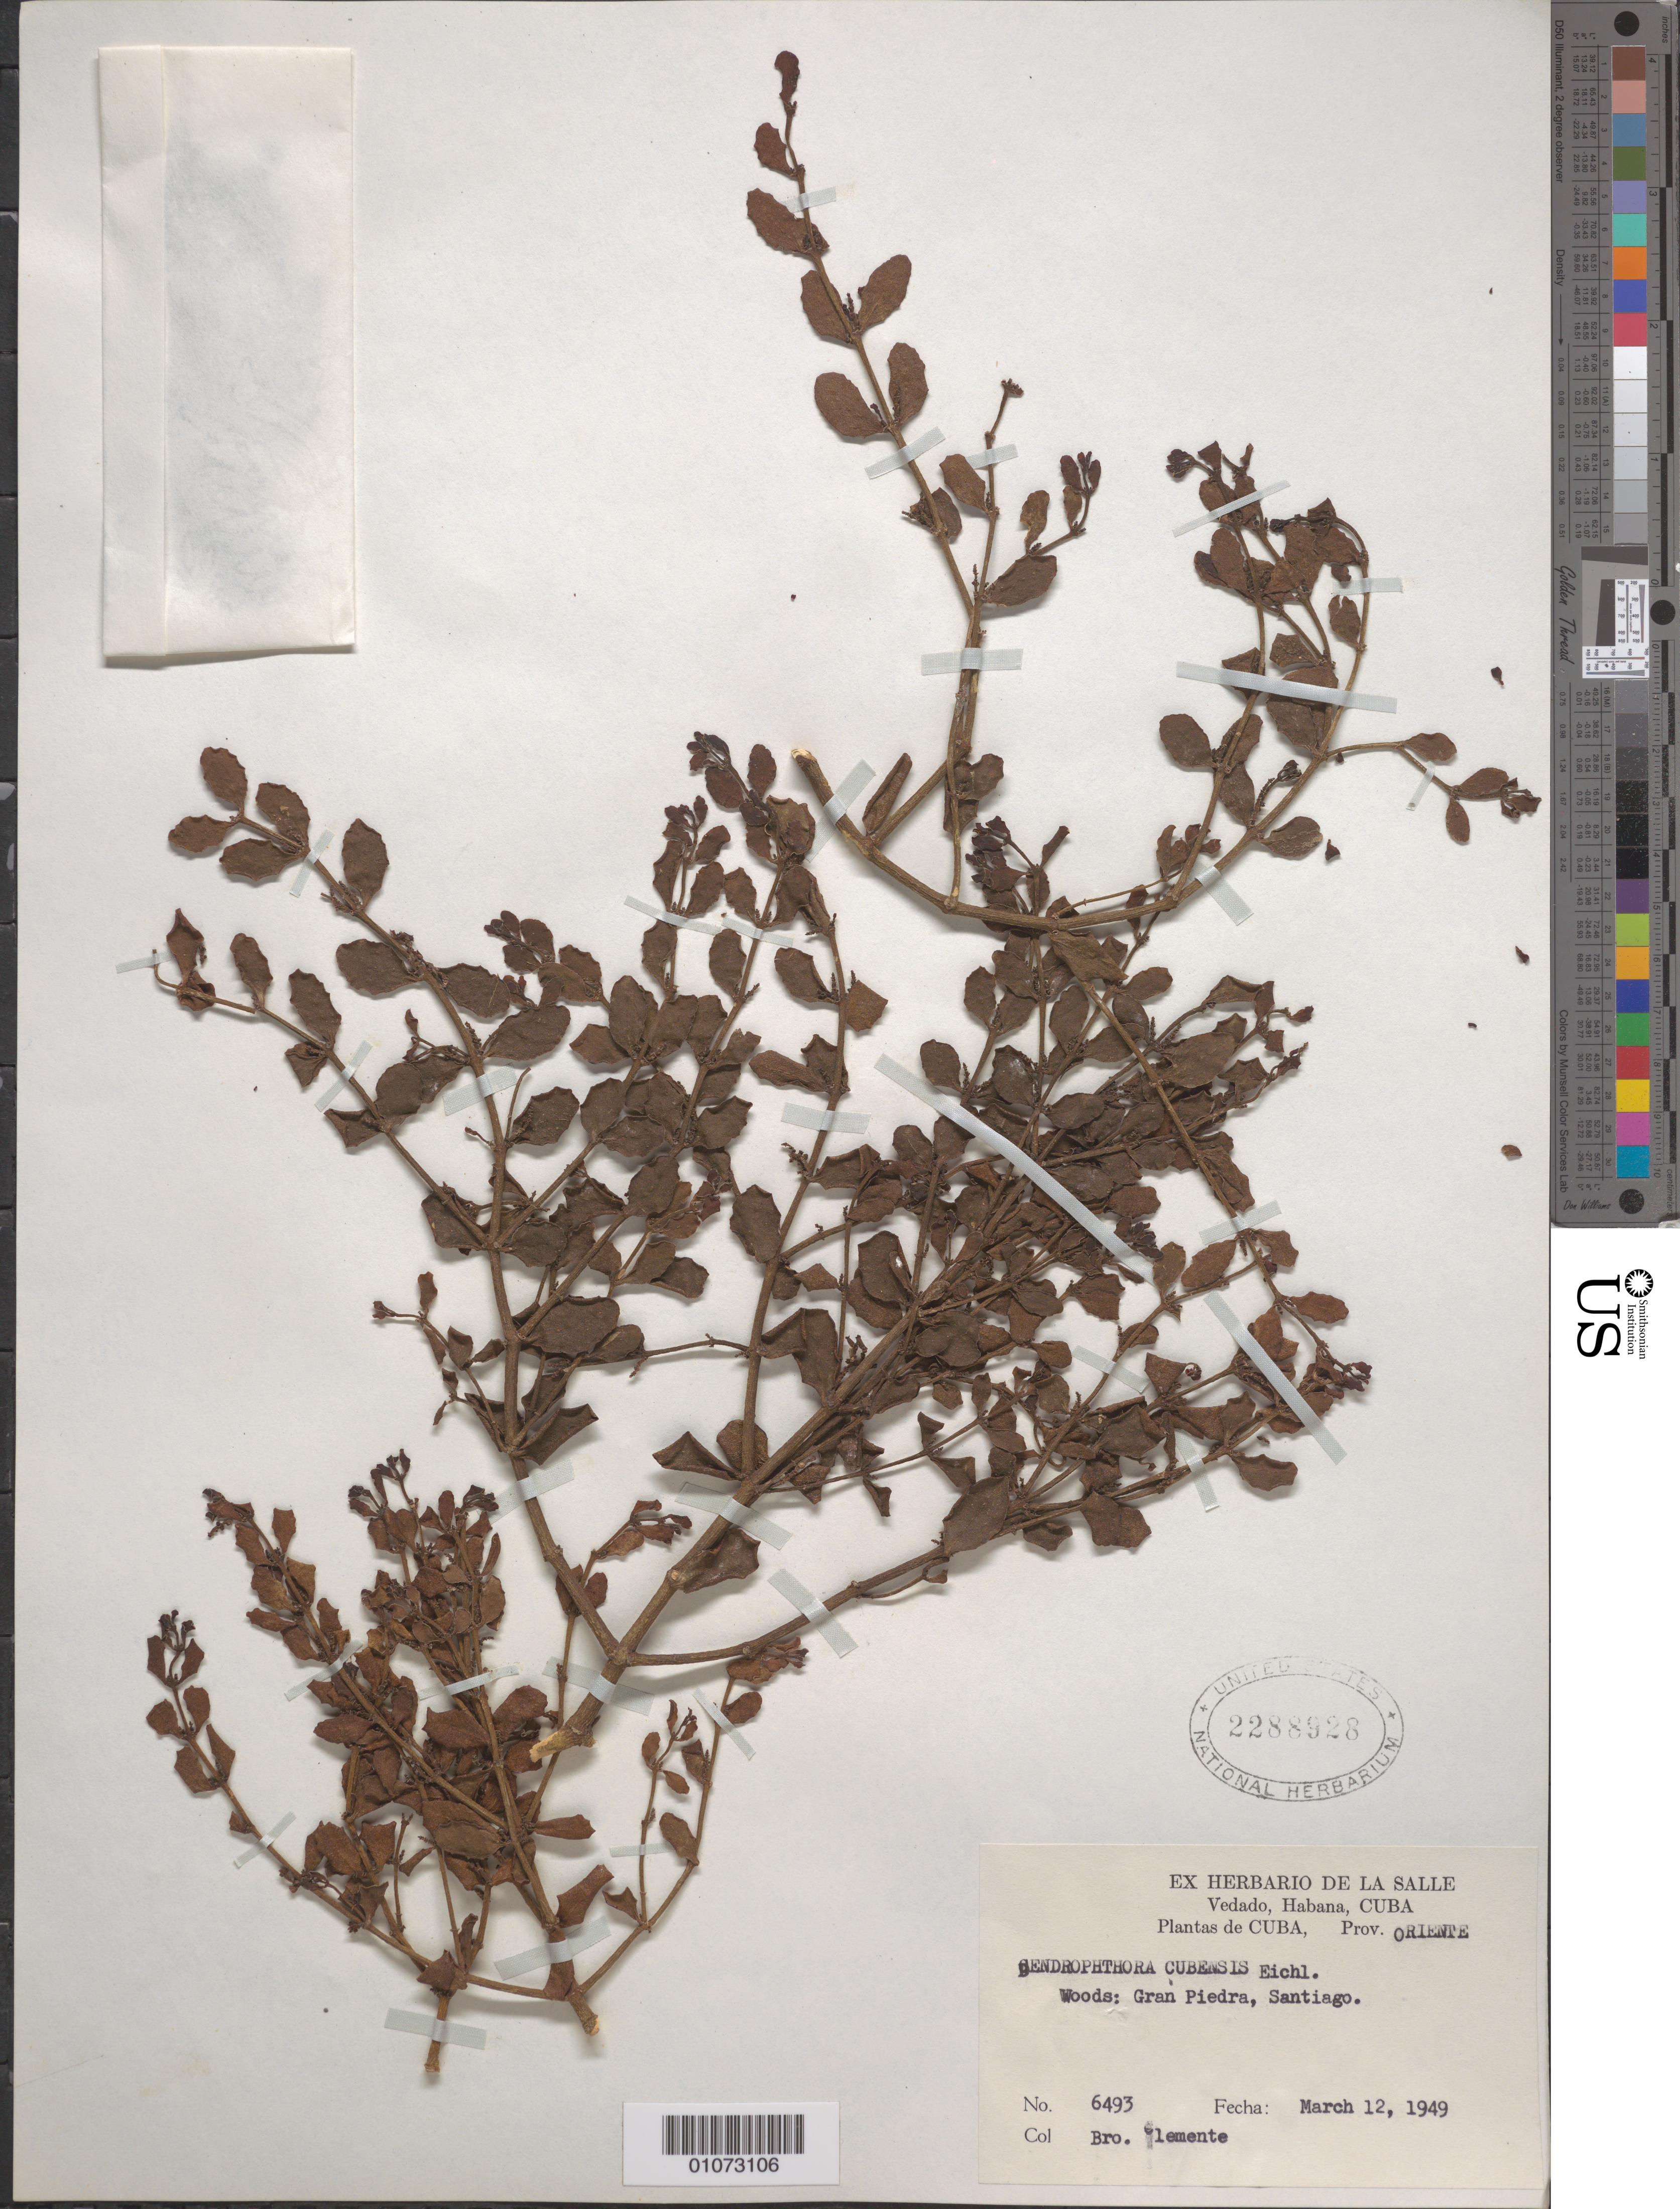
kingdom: Plantae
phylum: Tracheophyta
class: Magnoliopsida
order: Santalales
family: Viscaceae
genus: Dendrophthora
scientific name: Dendrophthora cubensis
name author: Eichler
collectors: Bro. Clemente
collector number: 6493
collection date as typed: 12 Mar 1949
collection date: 1949-03-12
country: Cuba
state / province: Santiago de Cuba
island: Cuba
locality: Gran Pierdra, Santiago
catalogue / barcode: US 2288928